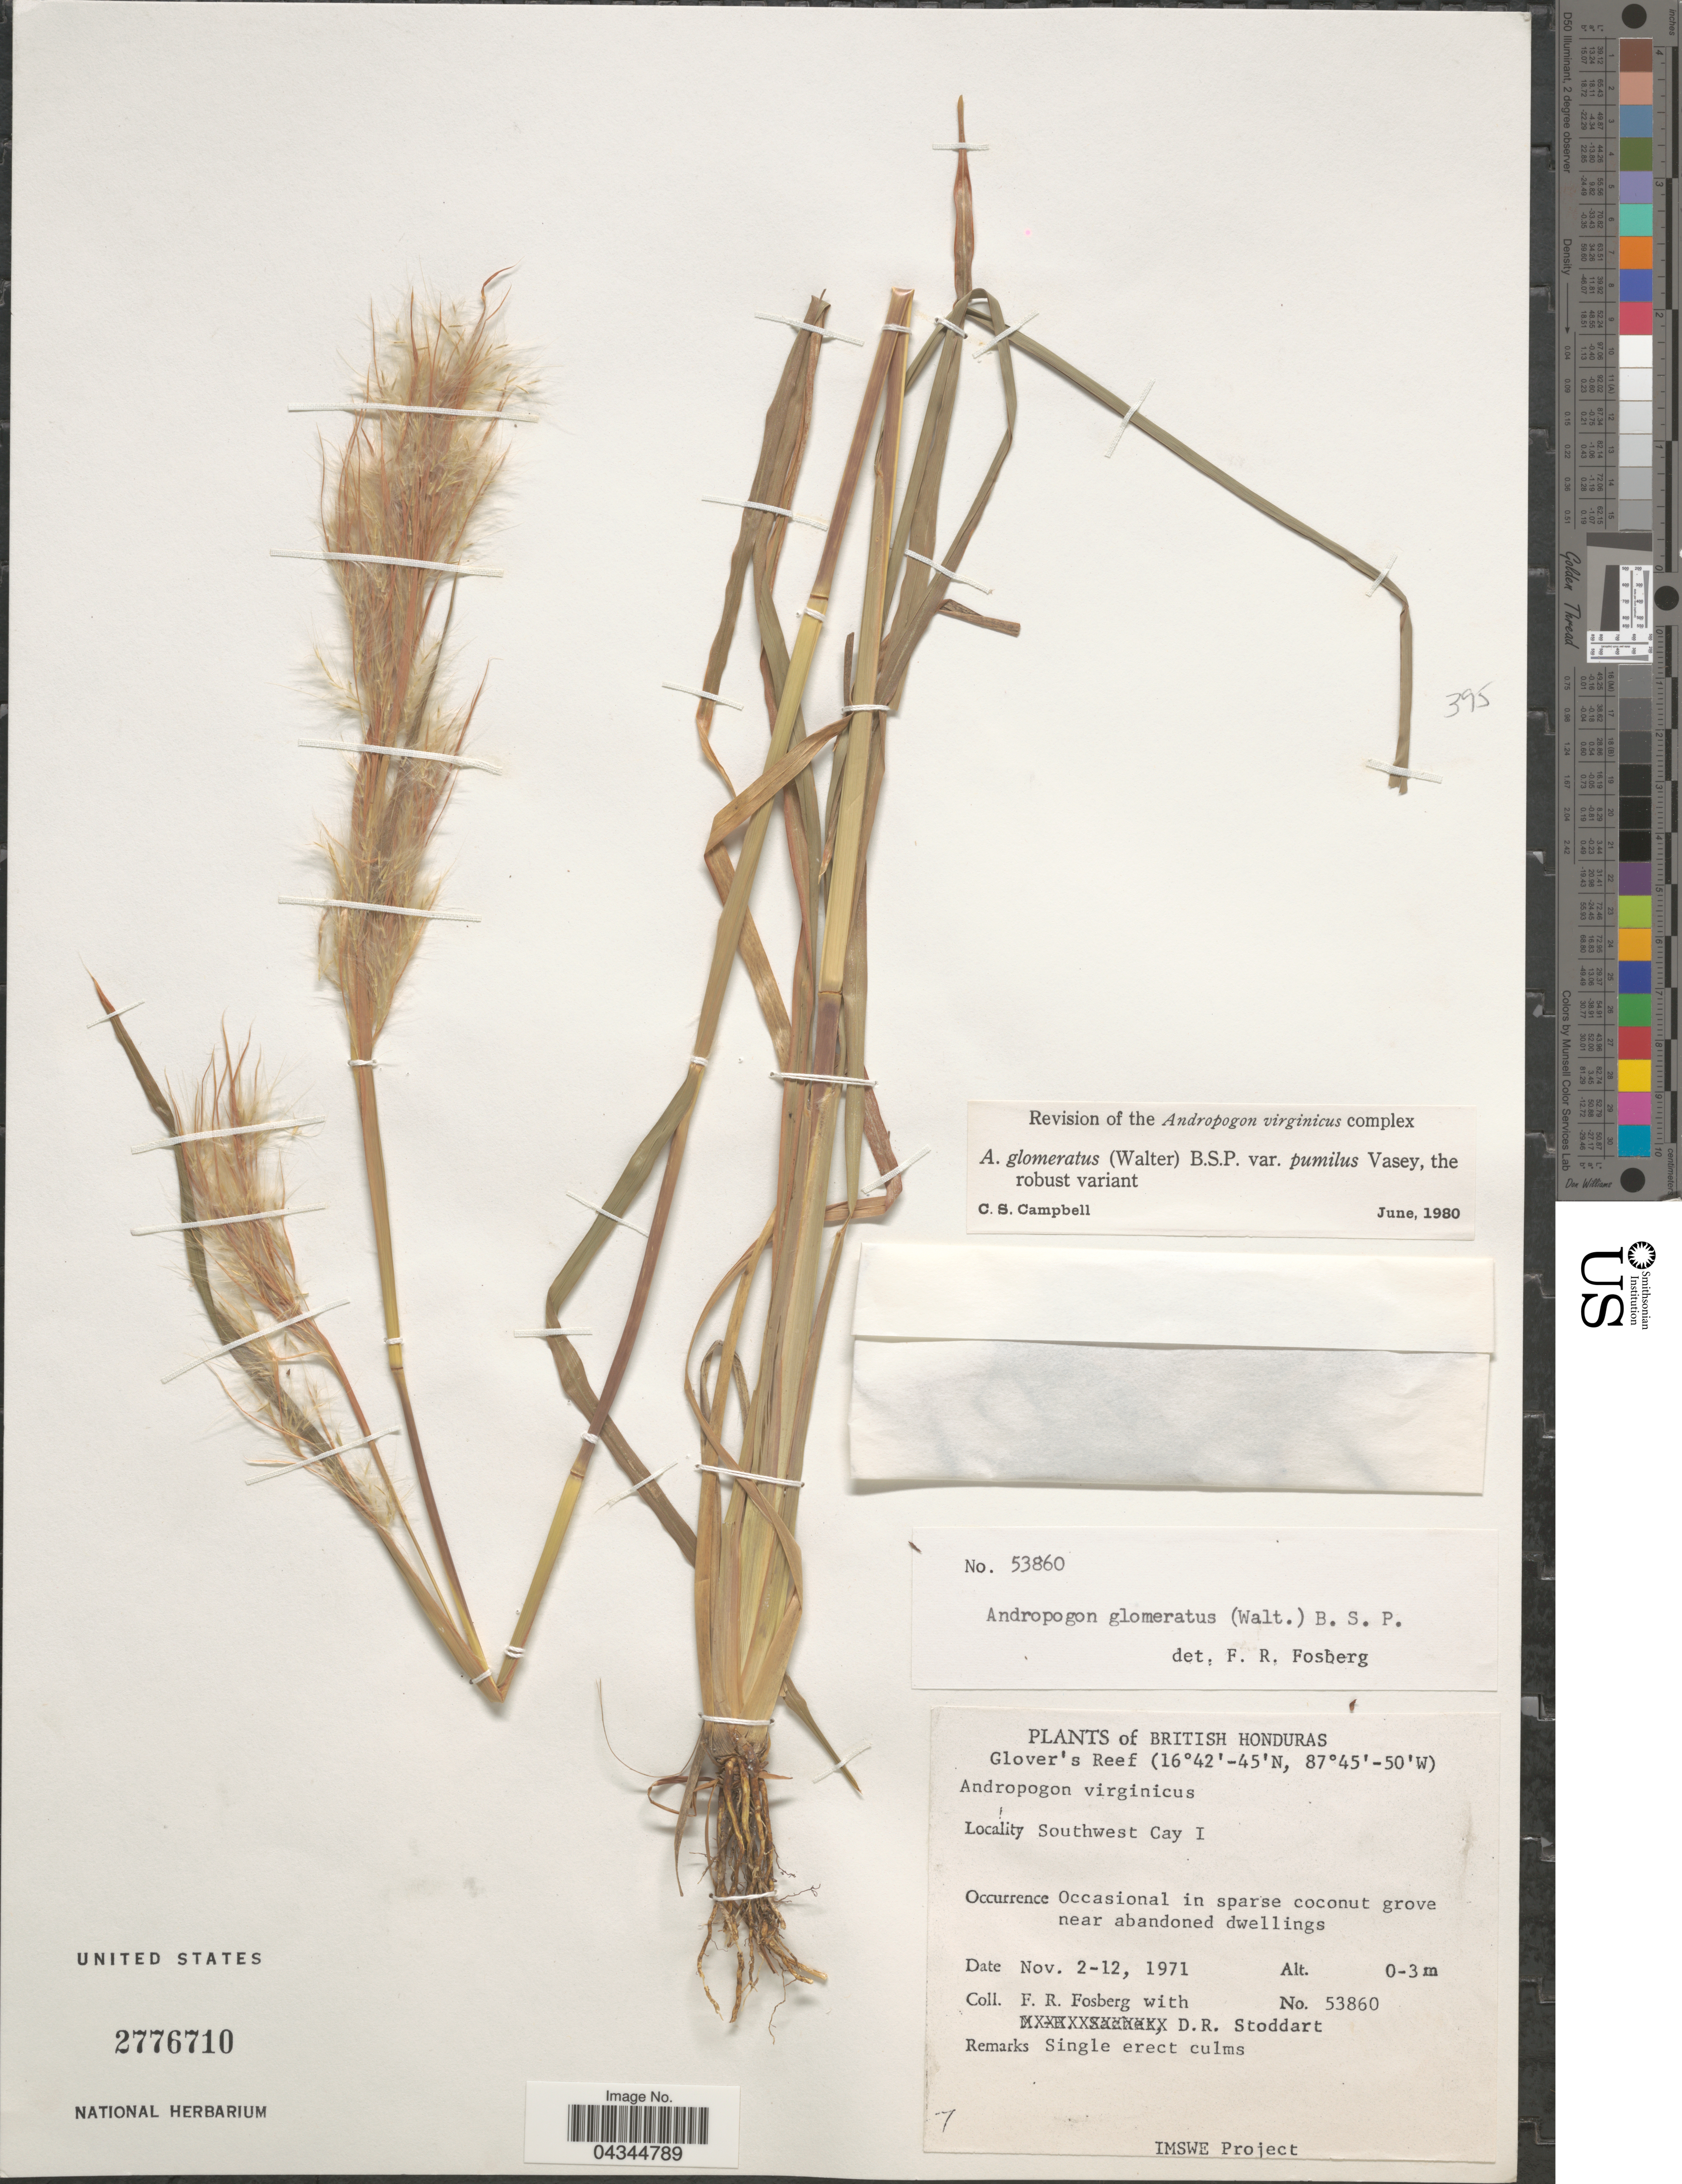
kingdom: Plantae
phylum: Tracheophyta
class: Liliopsida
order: Poales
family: Poaceae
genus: Andropogon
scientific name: Andropogon glomeratus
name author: (Walter) Britton et al.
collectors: F. R. Fosberg & D. R. Stoddart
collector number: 53860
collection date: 1971-11-02/1971-11-12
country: Belize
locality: British Honduras. Glover's Reef. Southwest Cay I. Occasional in sparse coconut grove near abandoned dwellings.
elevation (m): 0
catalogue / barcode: US 2776710